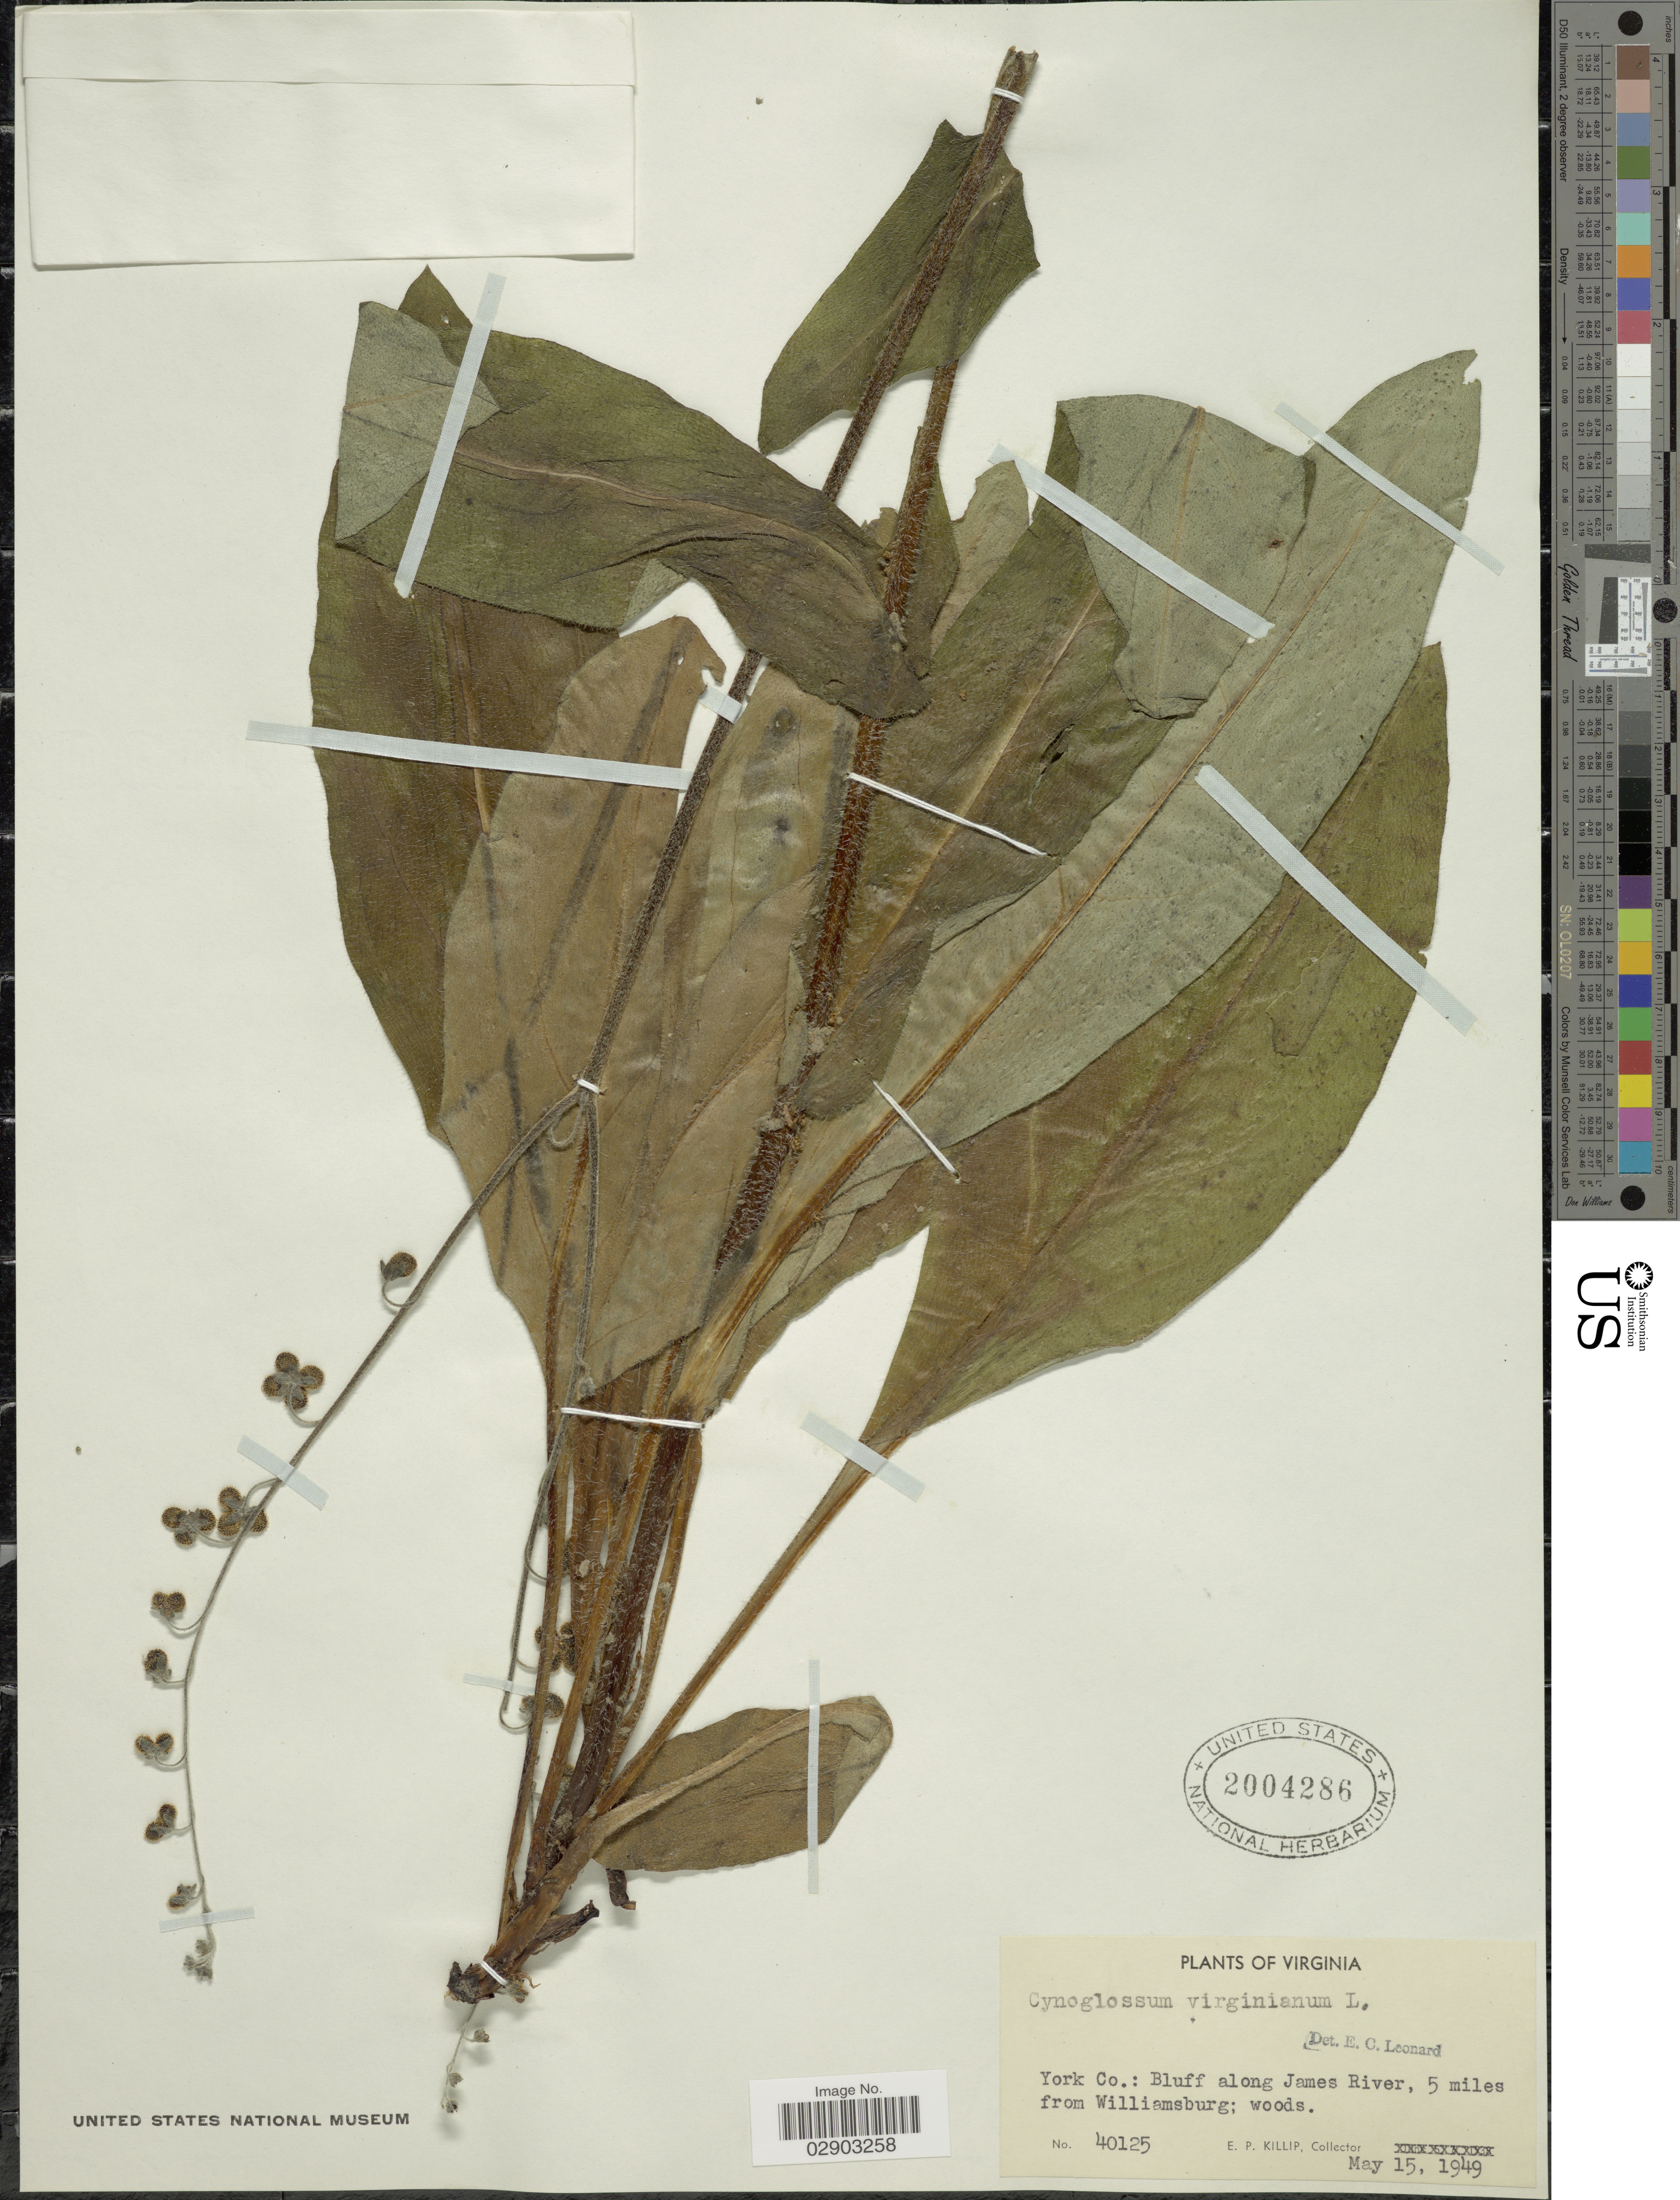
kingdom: Plantae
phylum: Tracheophyta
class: Magnoliopsida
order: Boraginales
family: Boraginaceae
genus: Cynoglossum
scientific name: Cynoglossum virginianum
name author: L.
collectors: E. P. Killip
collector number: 40125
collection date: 1949-05-15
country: United States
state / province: Virginia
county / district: York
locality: York Co.; Bluff along James River, 5 miles from Williamsburg.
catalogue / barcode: US 2004286